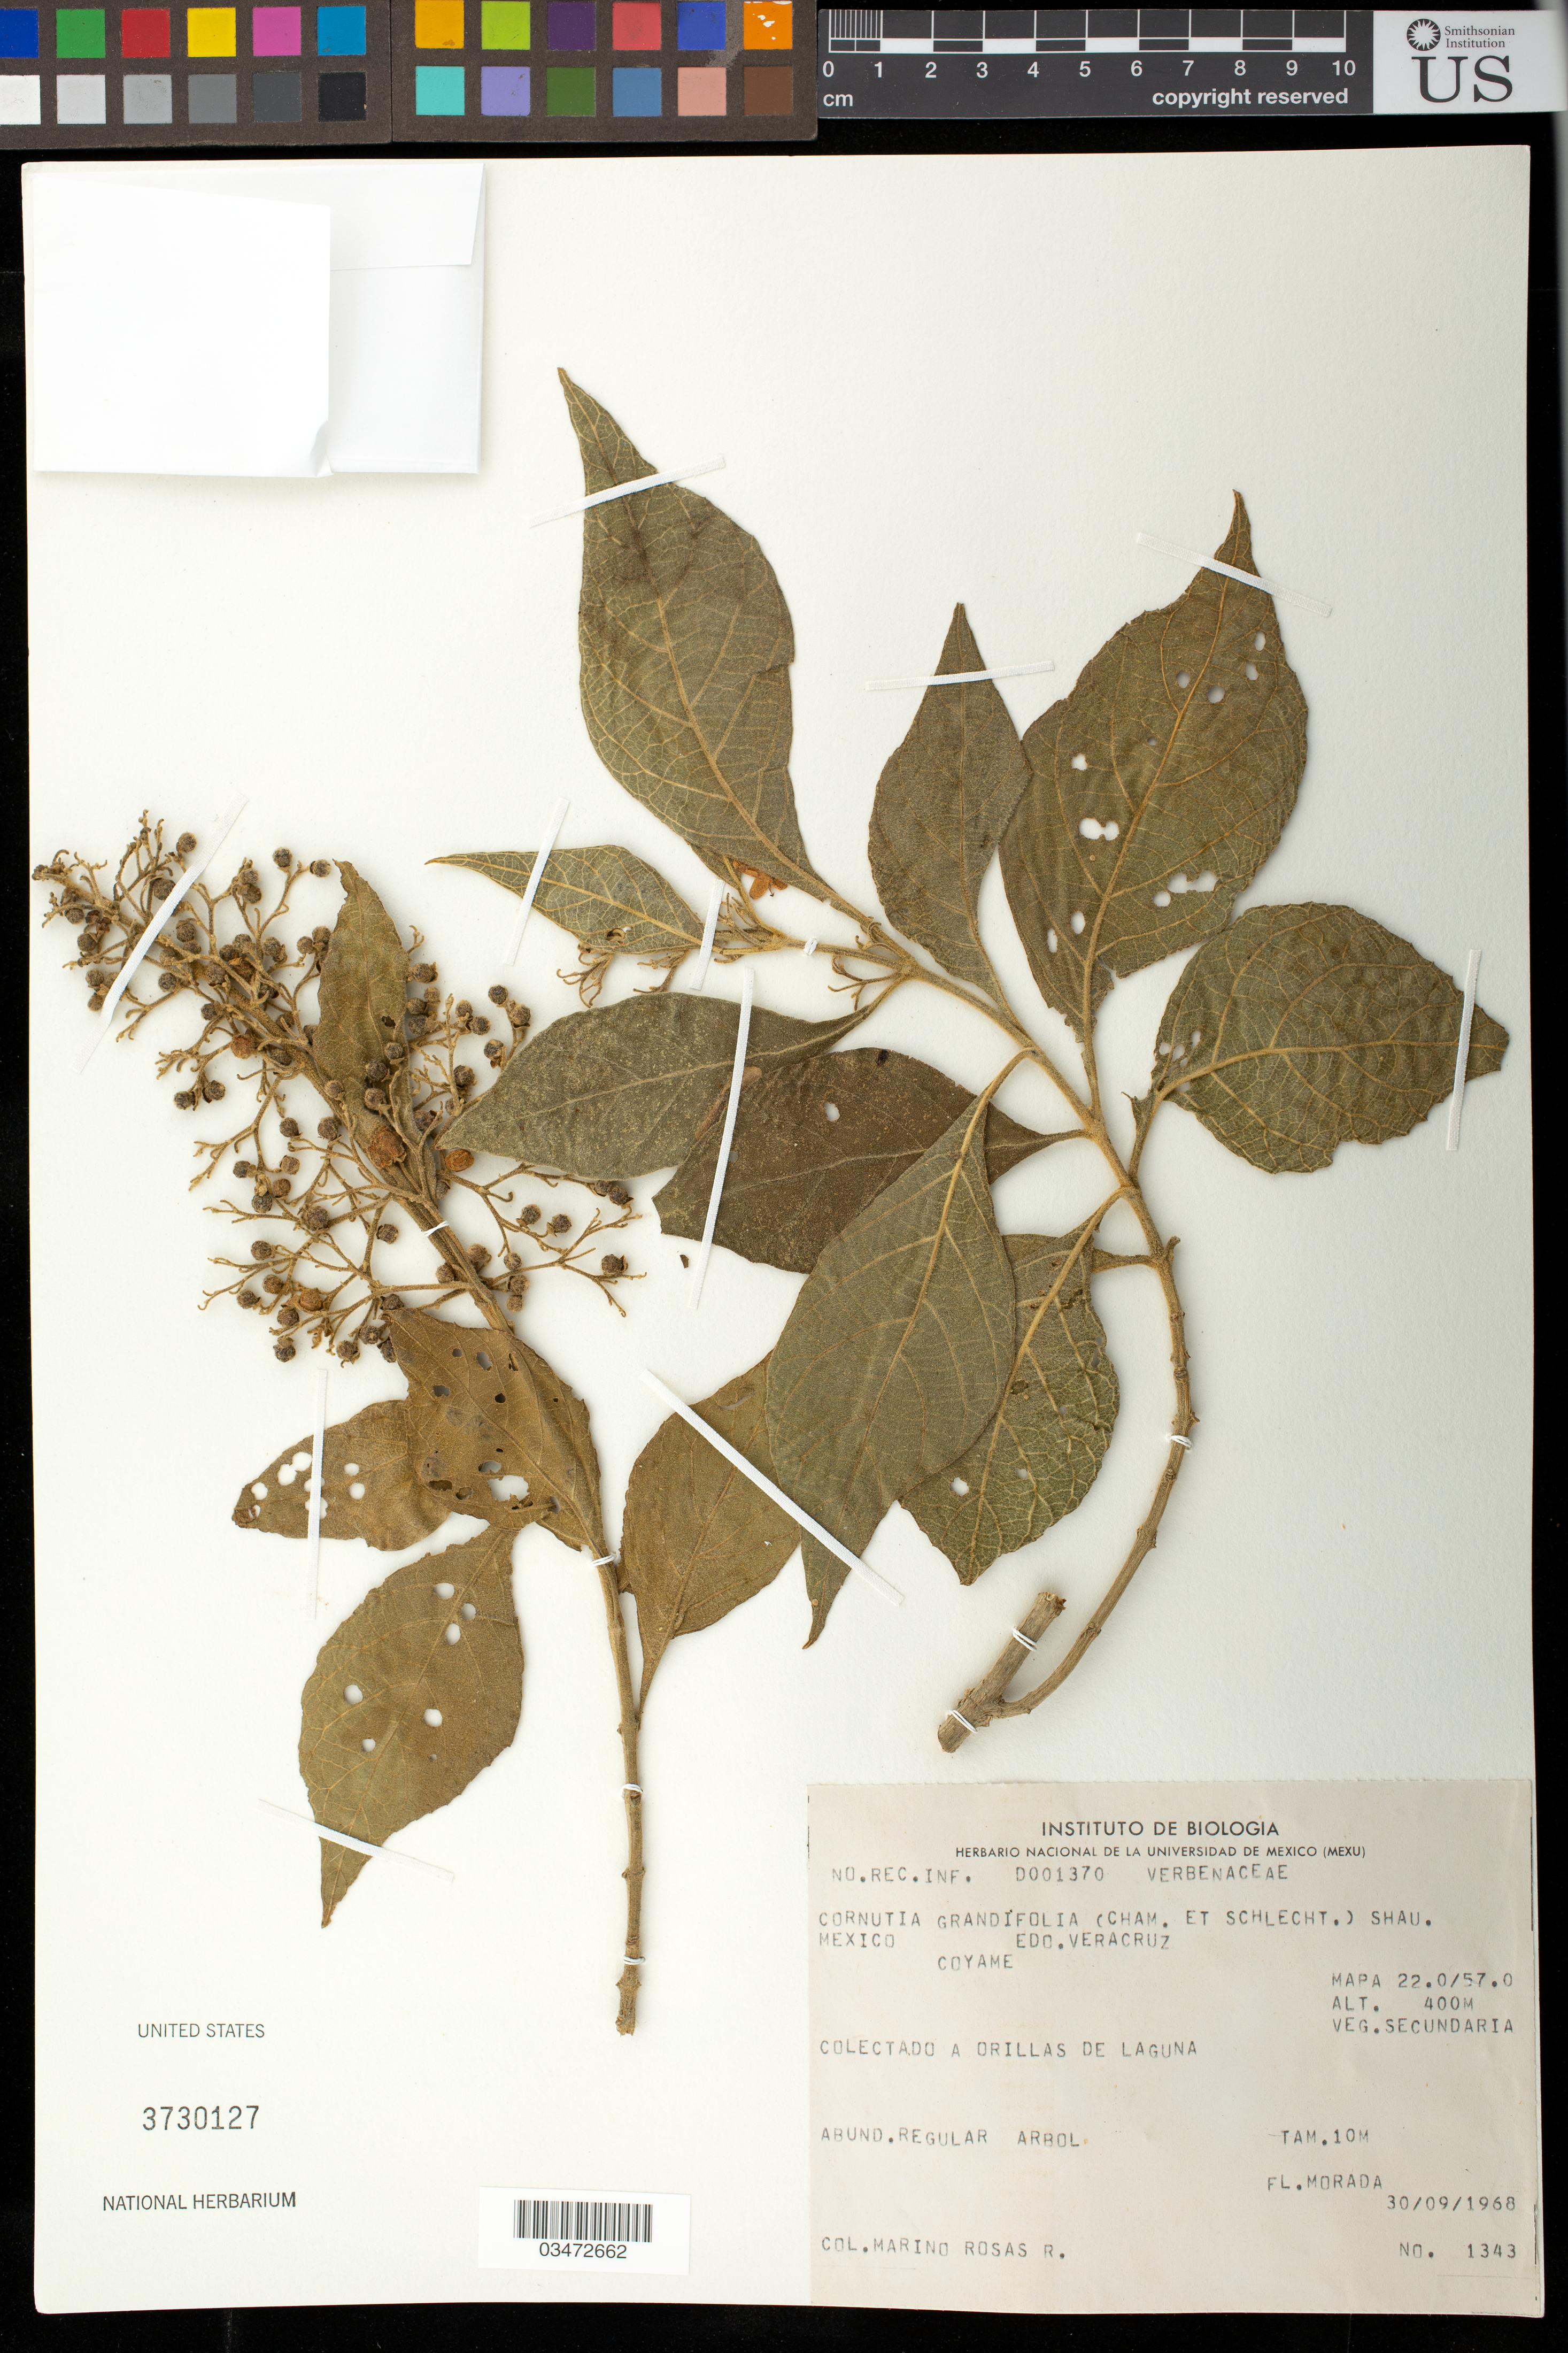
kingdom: Plantae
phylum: Tracheophyta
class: Magnoliopsida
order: Lamiales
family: Lamiaceae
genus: Cornutia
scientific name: Cornutia grandifolia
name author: (Cham. & Schltdl.) Schauer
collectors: R. Marino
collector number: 1343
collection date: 1968-09-30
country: Mexico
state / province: Veracruz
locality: Coyame, Colectado A Orillas De Laguna.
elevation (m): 400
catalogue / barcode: US 3730127